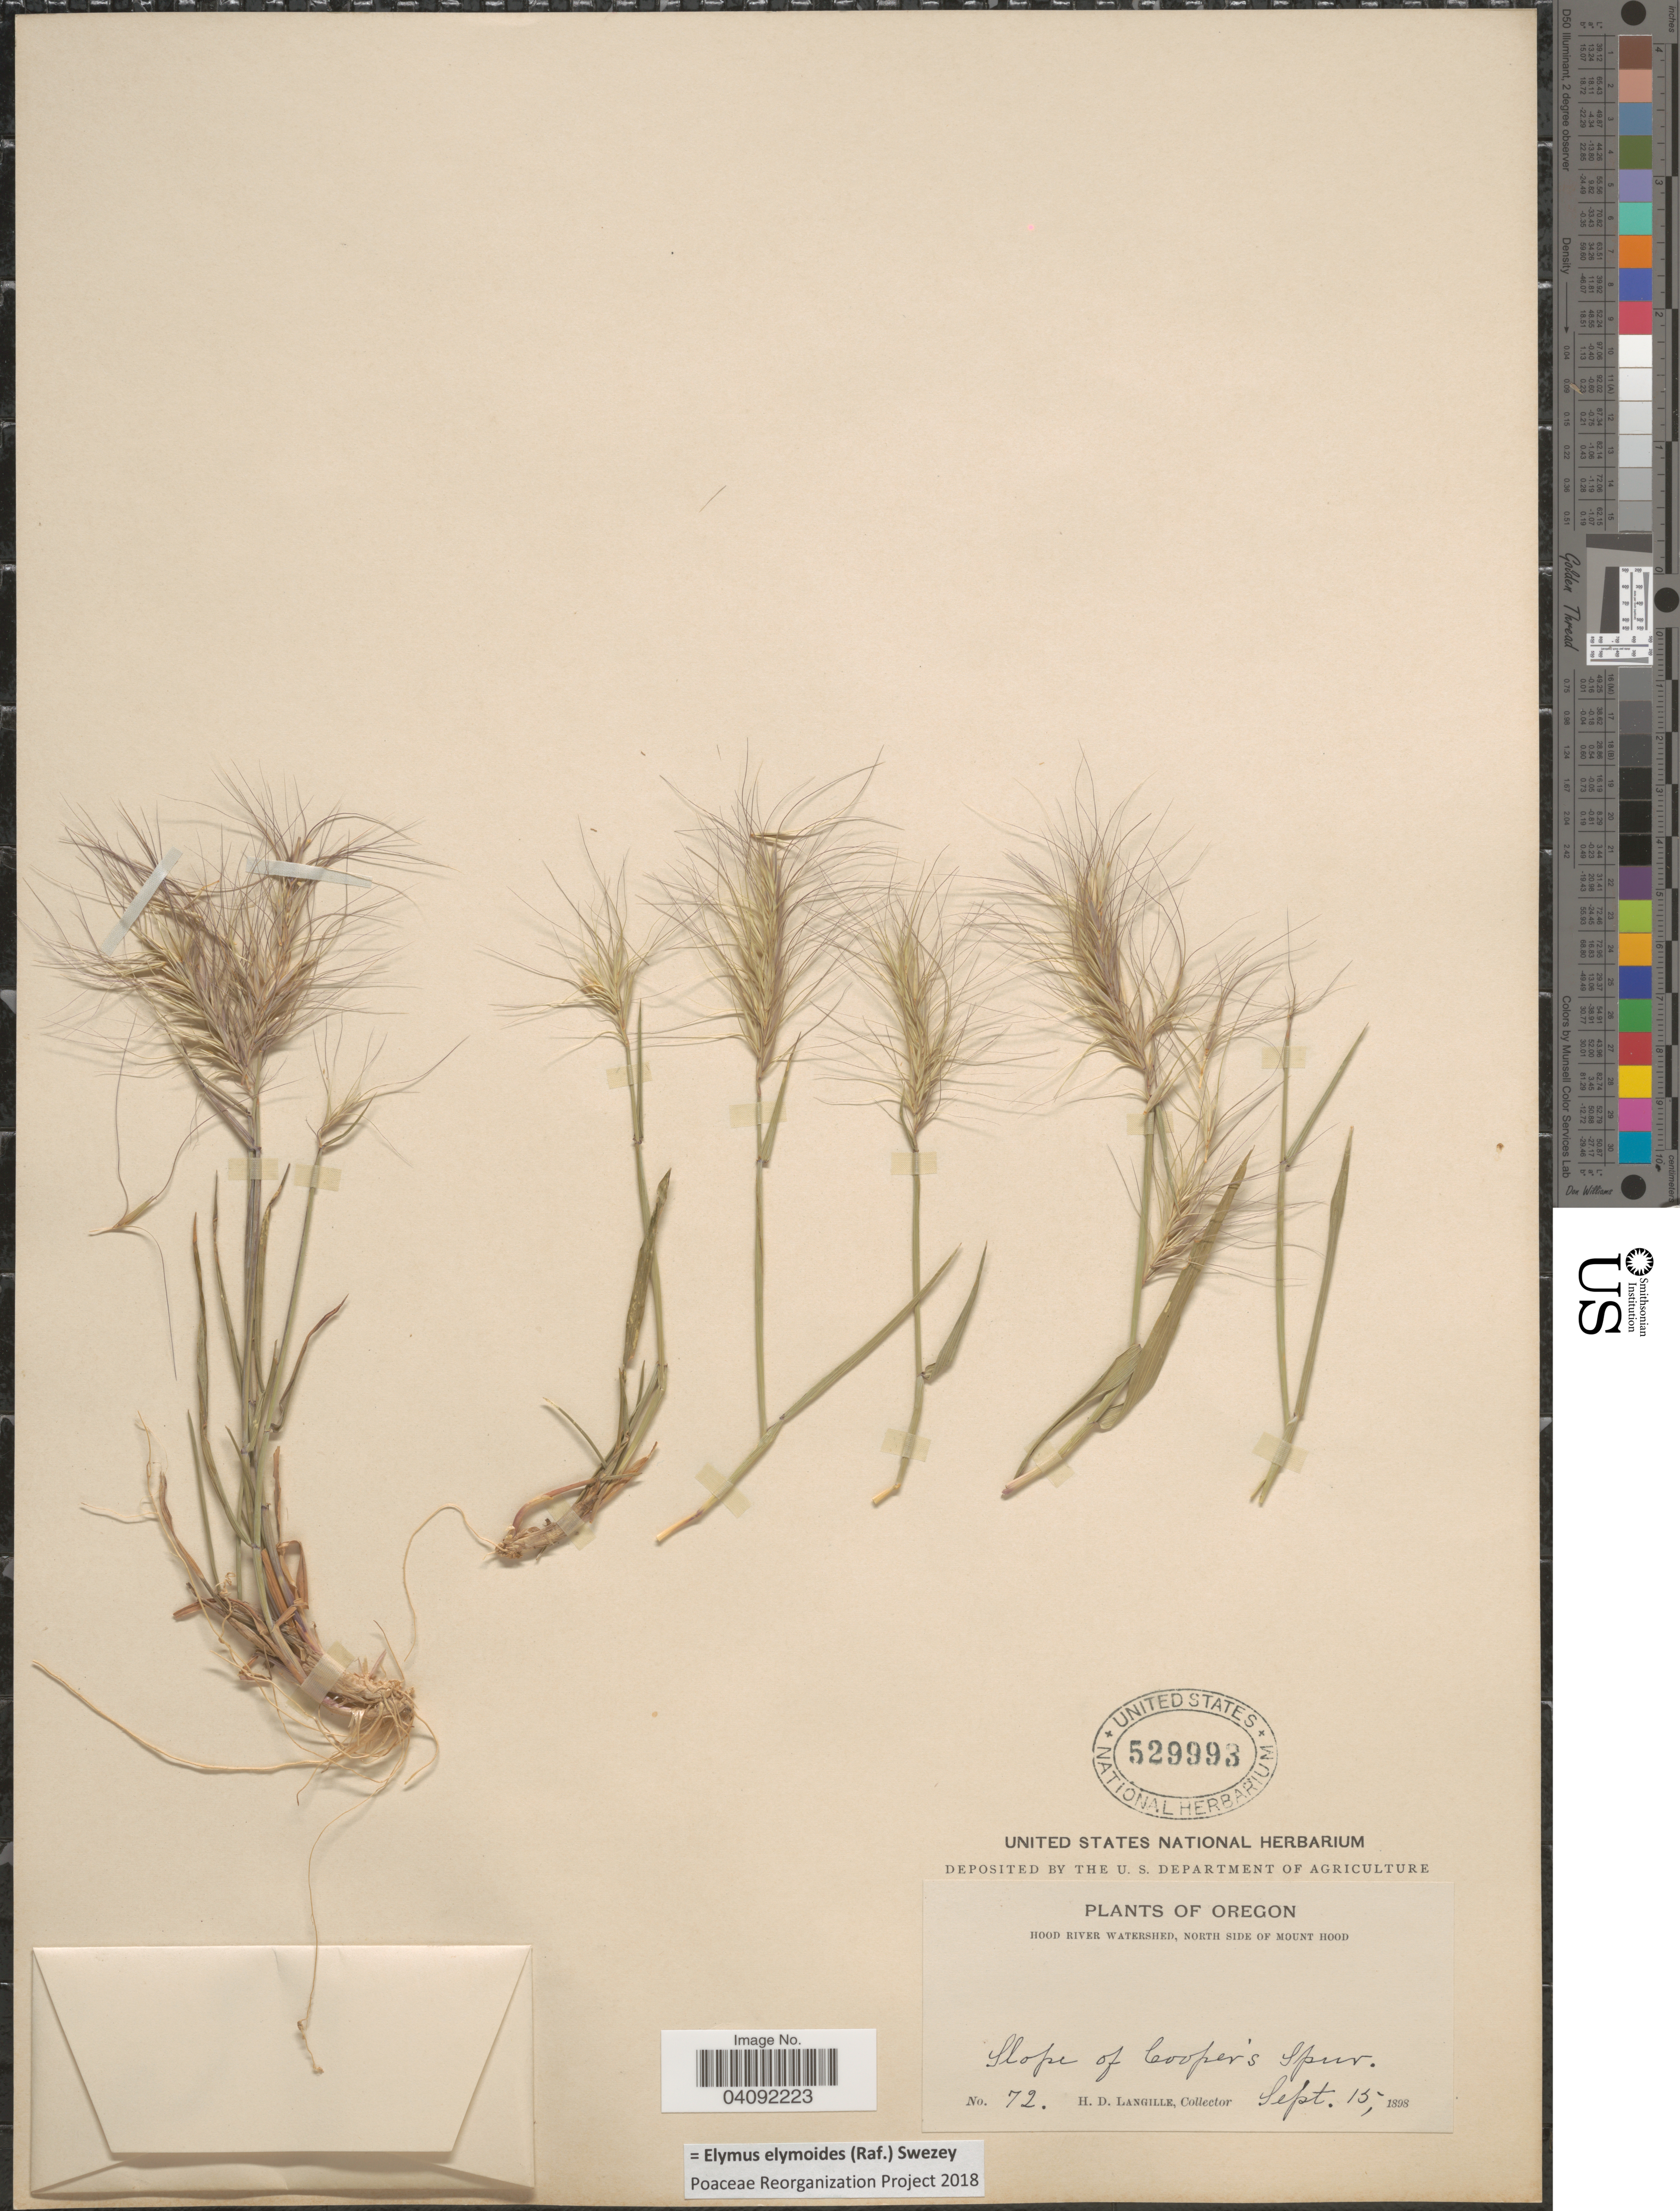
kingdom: Plantae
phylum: Tracheophyta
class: Liliopsida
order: Poales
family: Poaceae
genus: Elymus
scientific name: Elymus elymoides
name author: (Raf.) Swezey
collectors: H. Langille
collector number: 72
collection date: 1898-09-15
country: United States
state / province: Oregon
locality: Hood River Watershed, North Side of Mount Hood. Slope of Cooper's Spur.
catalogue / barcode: US 529993